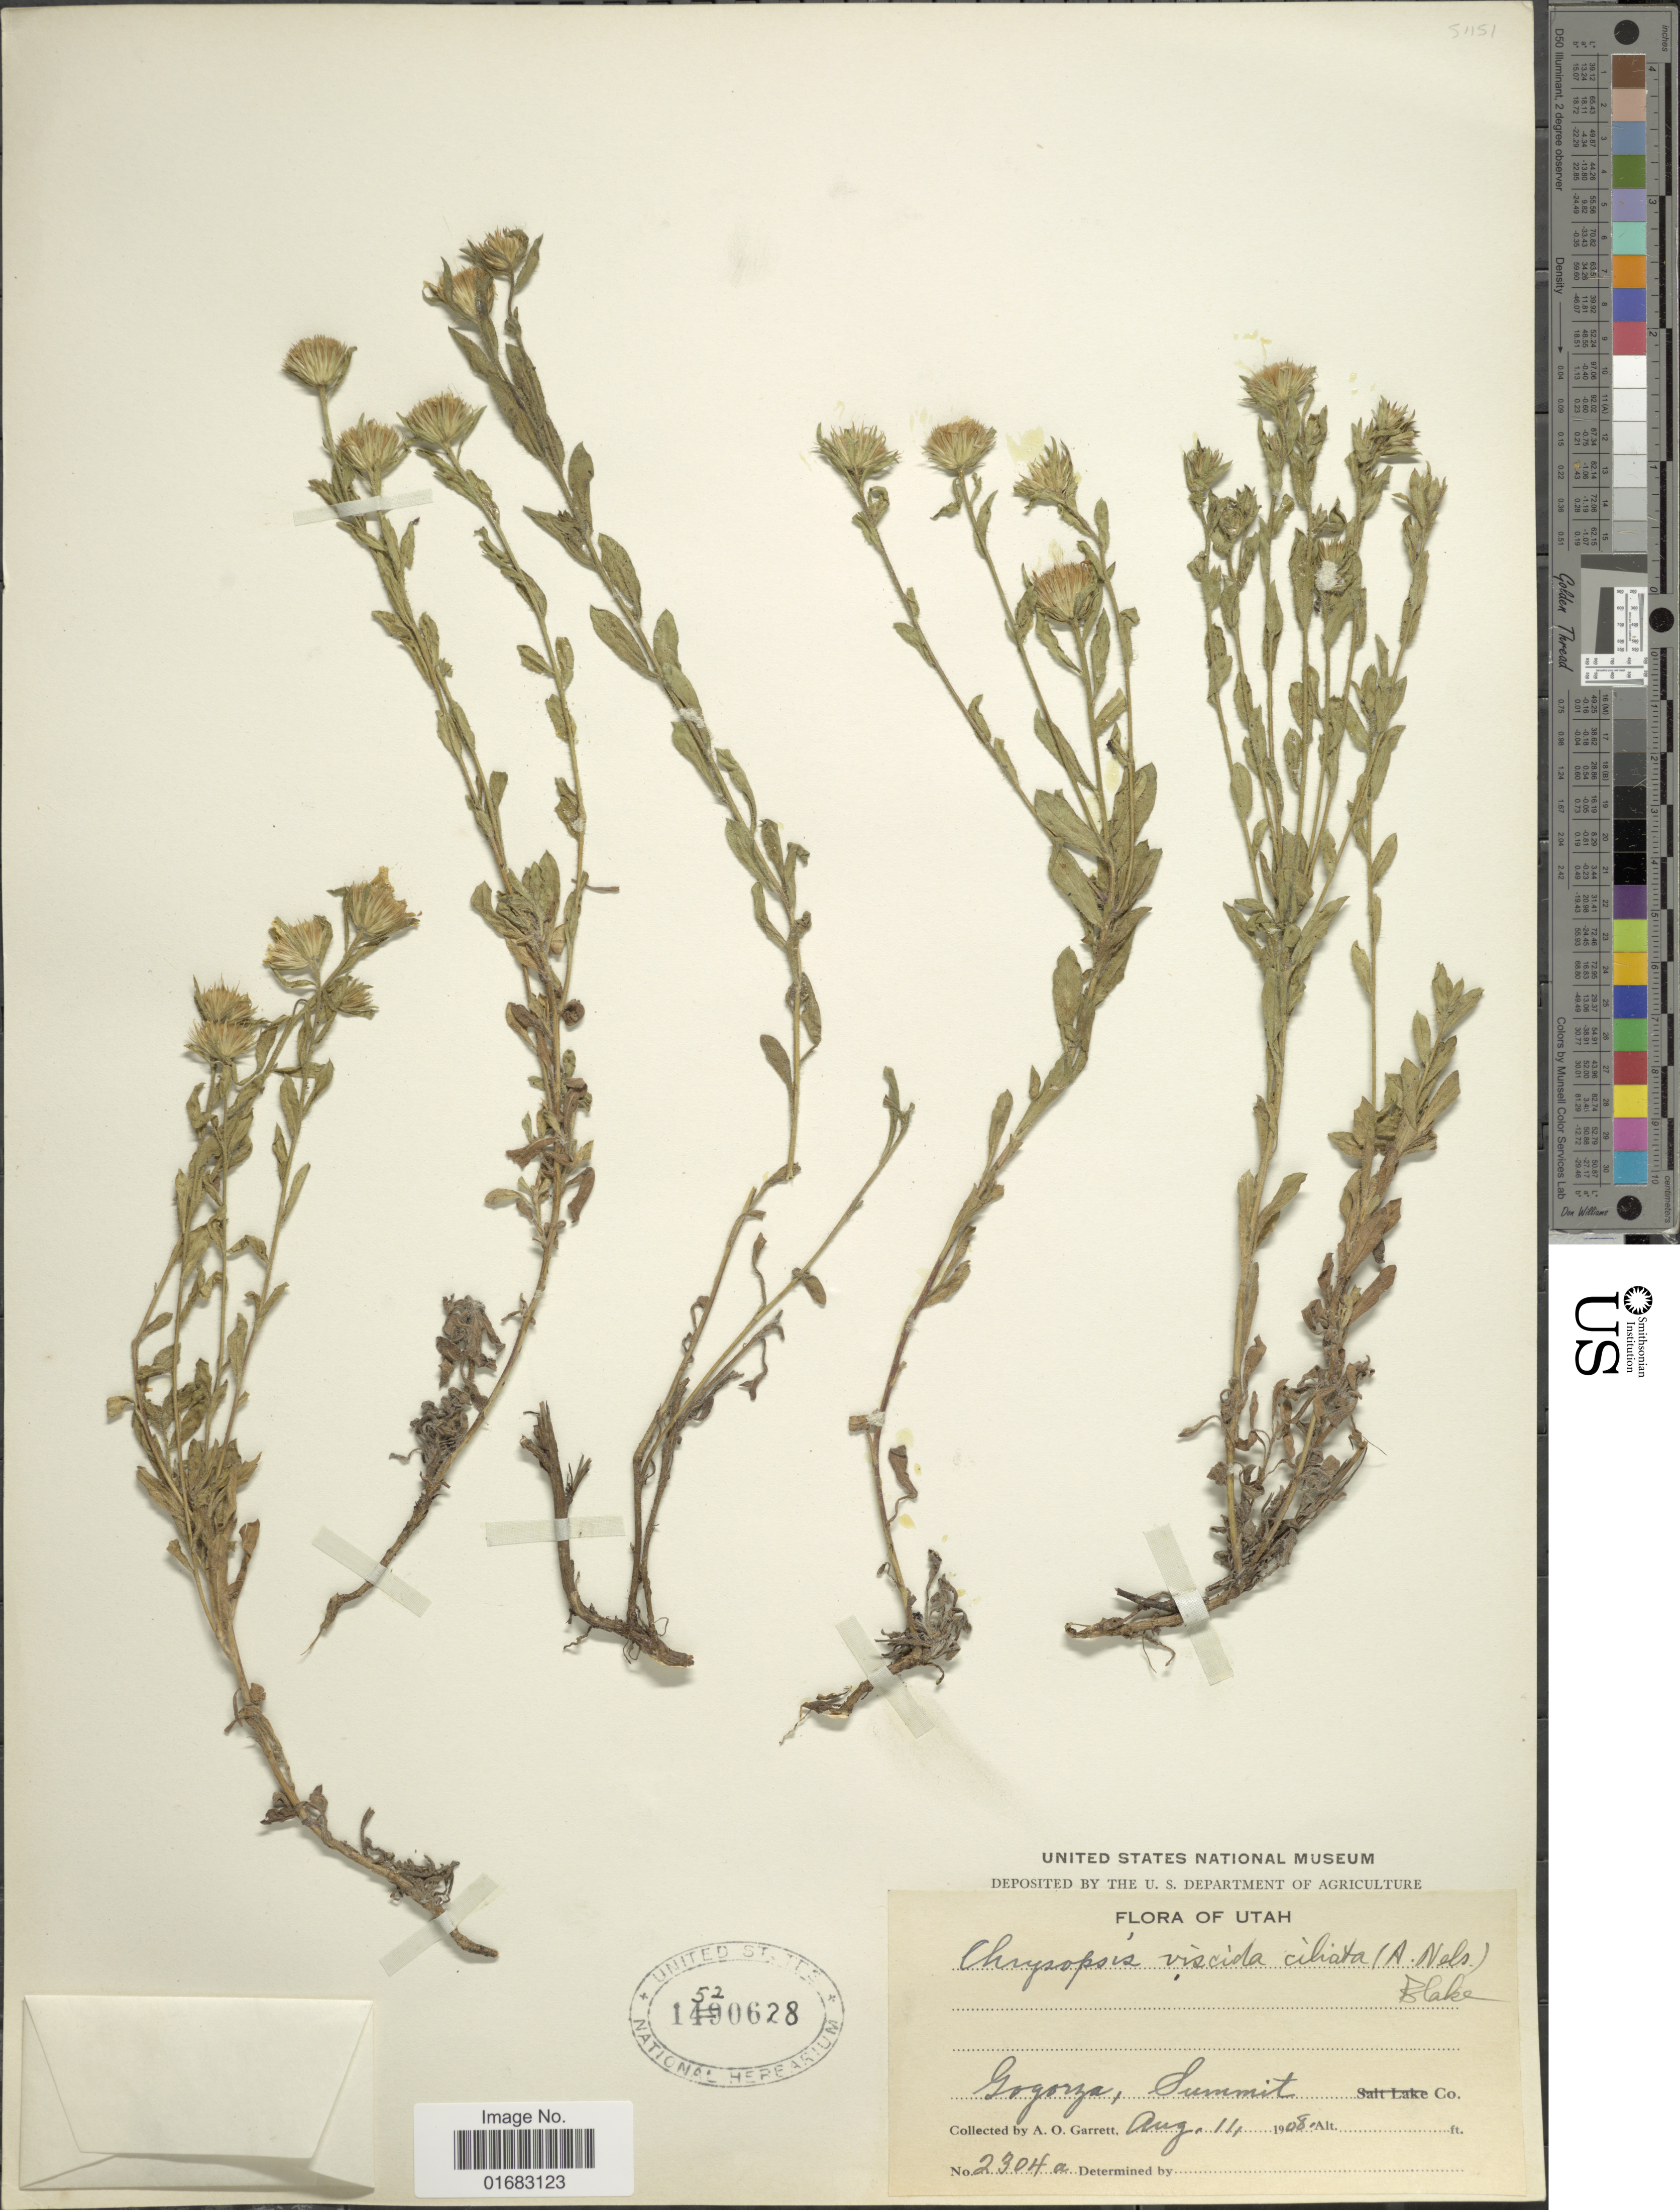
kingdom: Plantae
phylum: Tracheophyta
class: Magnoliopsida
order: Asterales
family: Asteraceae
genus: Heterotheca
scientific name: Heterotheca viscida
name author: (A. Gray) V.L. Harms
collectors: A. O. Garrett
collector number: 2304a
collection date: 1908-08-11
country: United States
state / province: Utah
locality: Gogorza, Summit Co.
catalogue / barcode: US 1520628